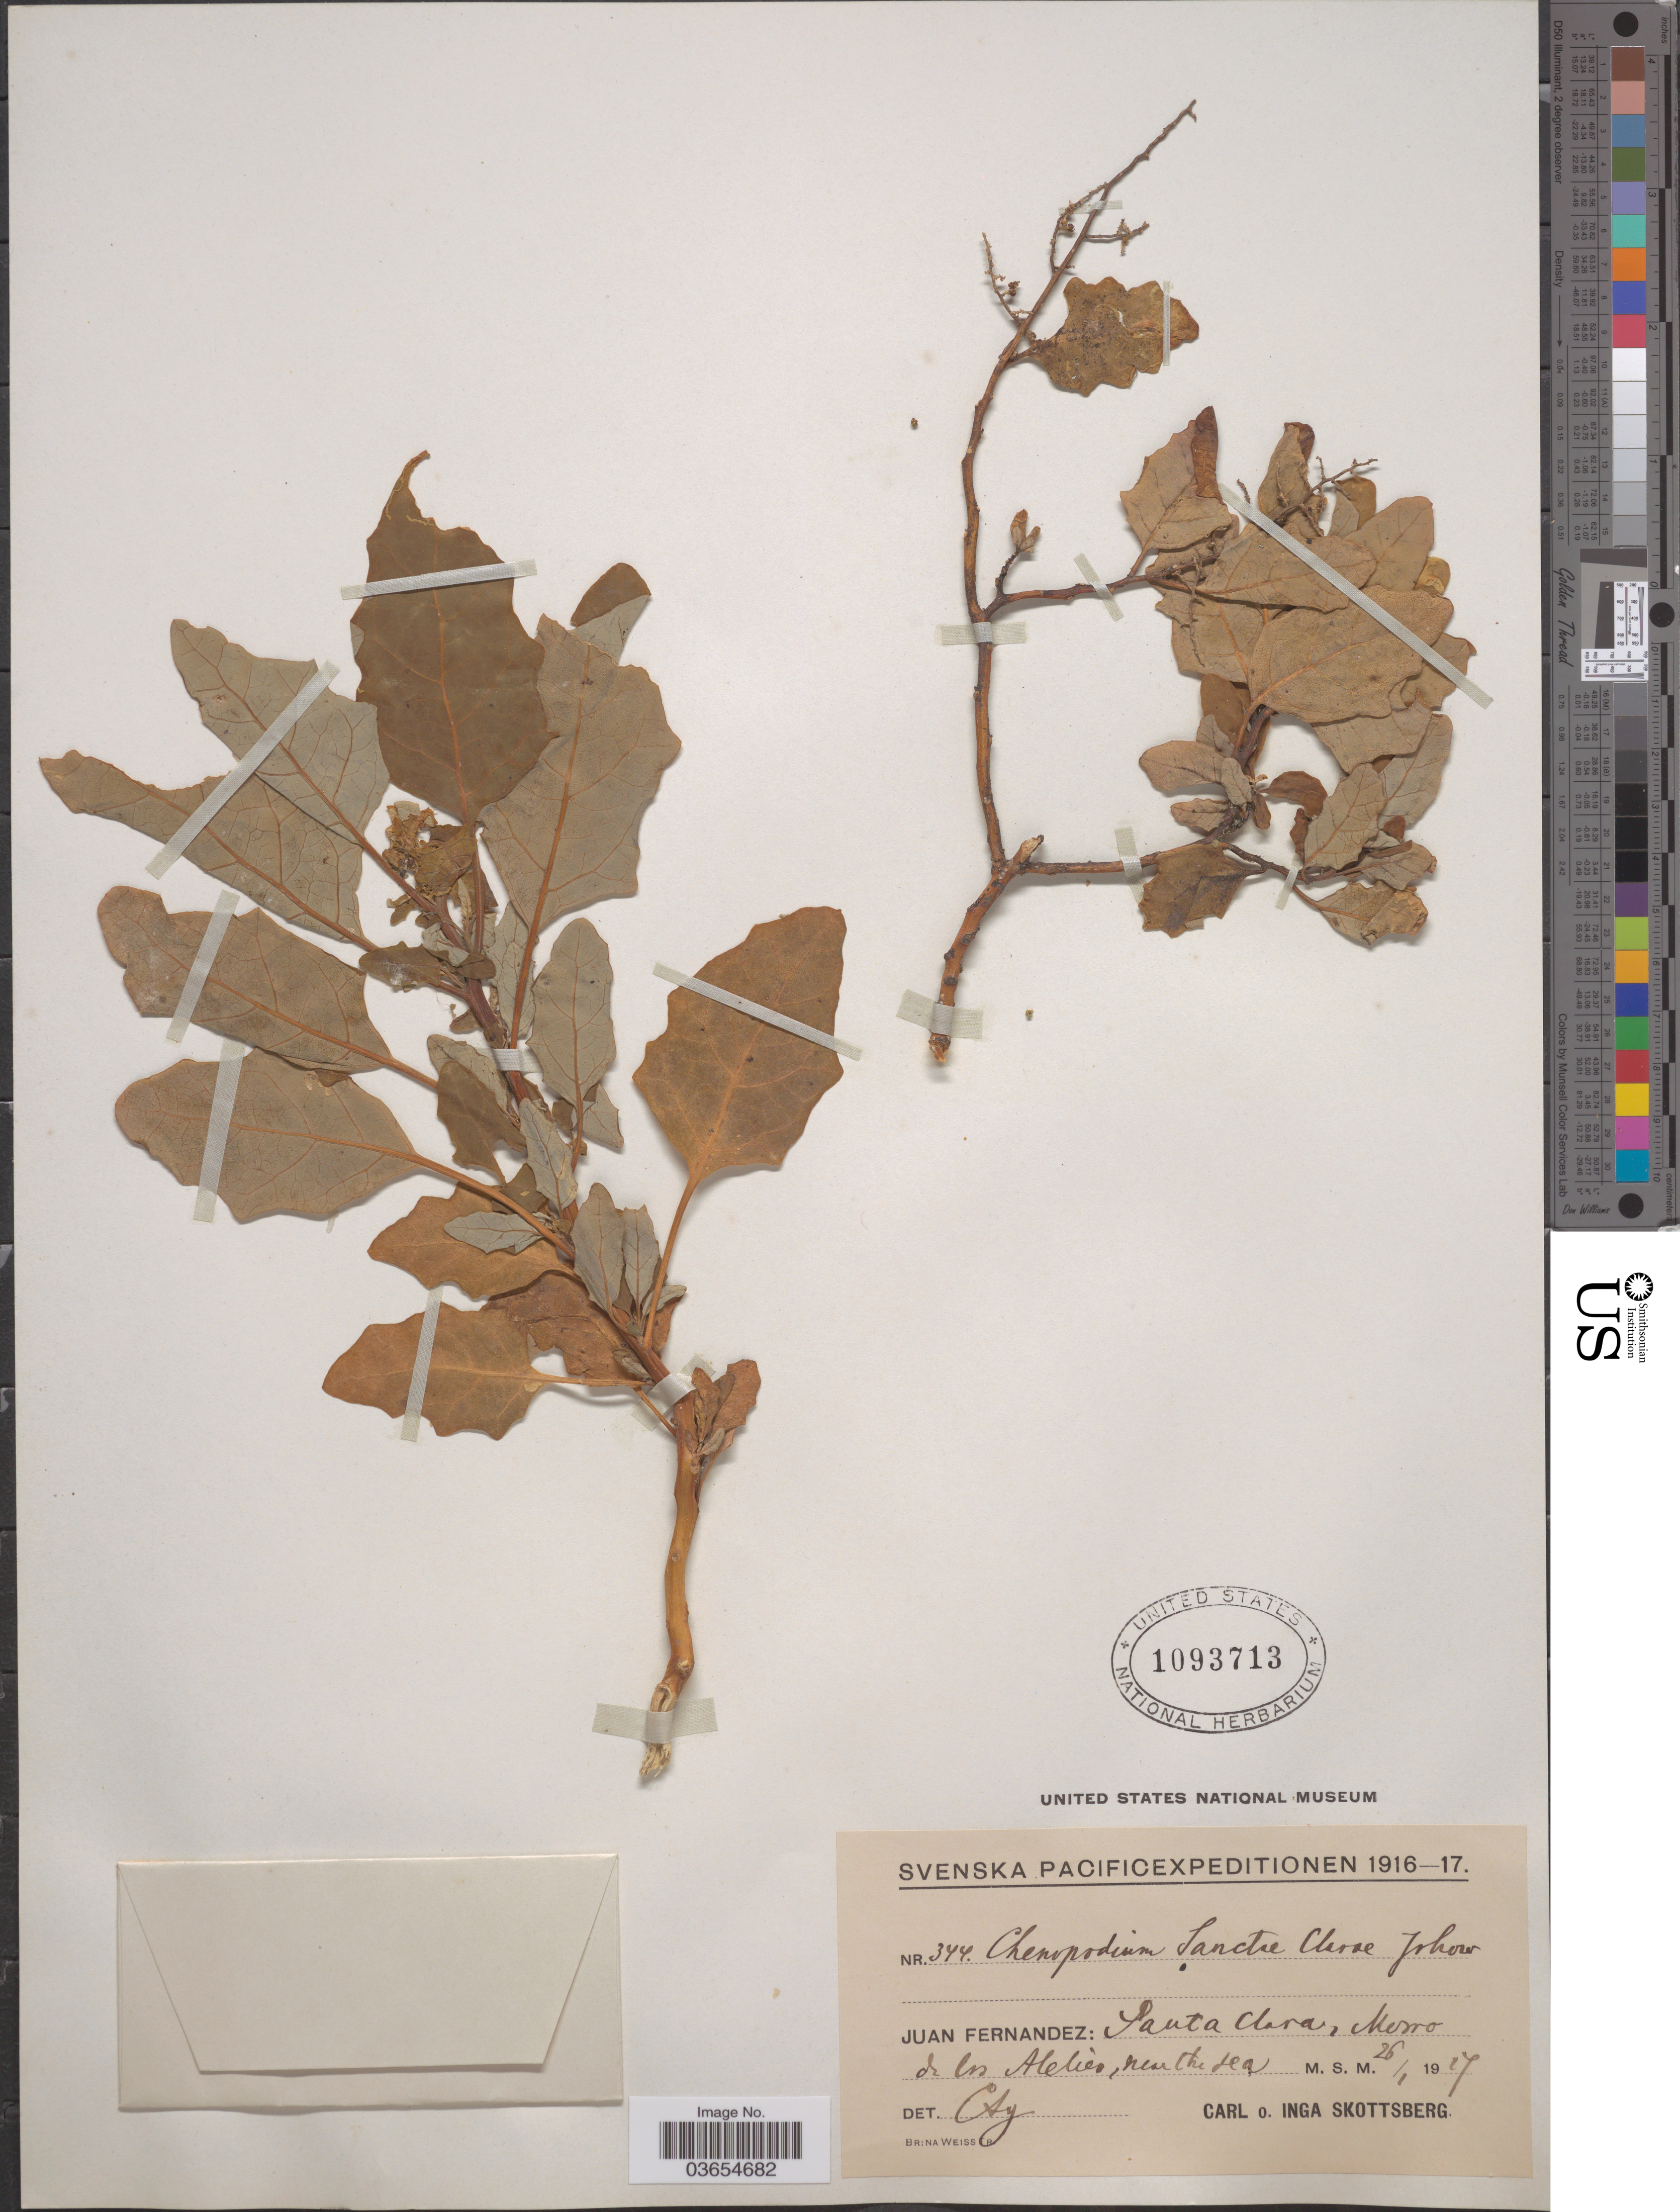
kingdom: Plantae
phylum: Tracheophyta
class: Magnoliopsida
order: Caryophyllales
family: Amaranthaceae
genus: Chenopodium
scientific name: Chenopodium sanctae-clarae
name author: Johow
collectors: C. Skottsberg & I. Skottsberg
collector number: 344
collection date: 1917-01-26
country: Chile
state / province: Valparaíso (V)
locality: Juan Fernandez: Santa Clara, Morro de los Alelies.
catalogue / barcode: US 1093713